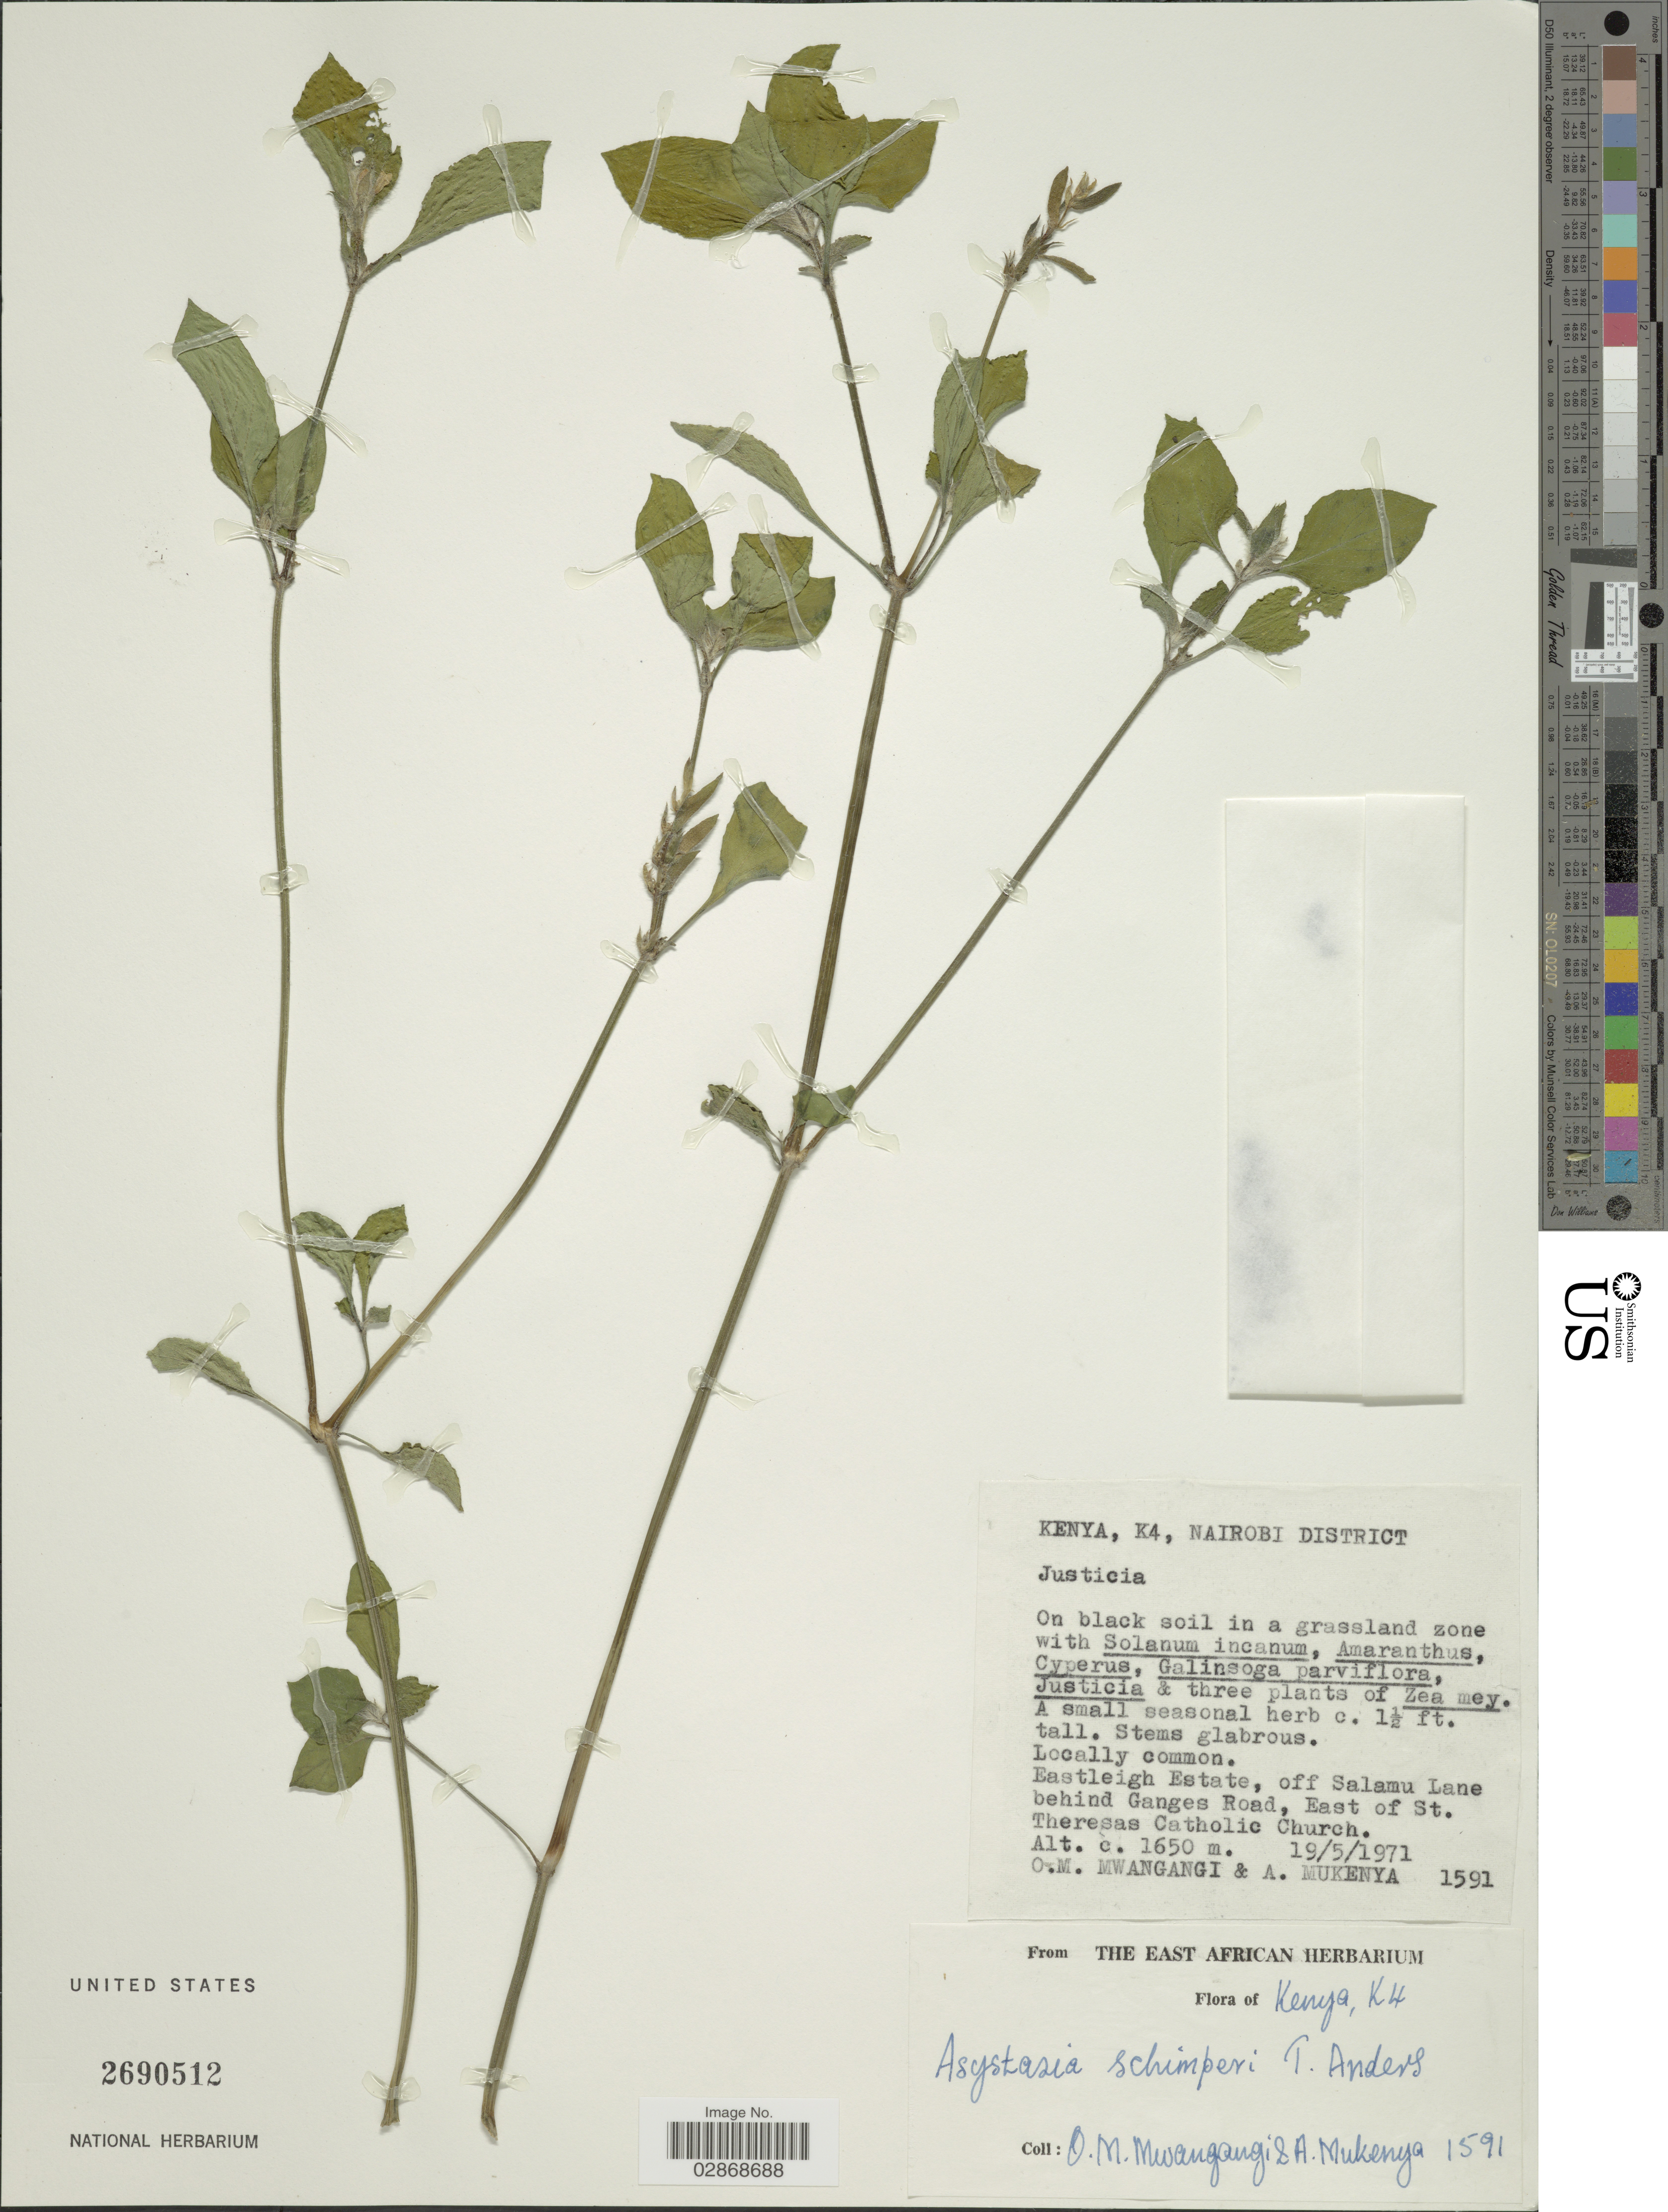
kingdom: Plantae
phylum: Tracheophyta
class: Magnoliopsida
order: Lamiales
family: Acanthaceae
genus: Asystasia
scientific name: Asystasia schimperi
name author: T. Anderson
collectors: O. M. Mwangangi & A. Mukenya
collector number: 1591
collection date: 1971-05-19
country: Kenya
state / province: Nairobi Area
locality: K4, Nairobi District. Eastleigh Estate, off Salamu Lane behind Ganges Road, East of St. Theresas Catholic Church.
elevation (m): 1650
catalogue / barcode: US 2690512